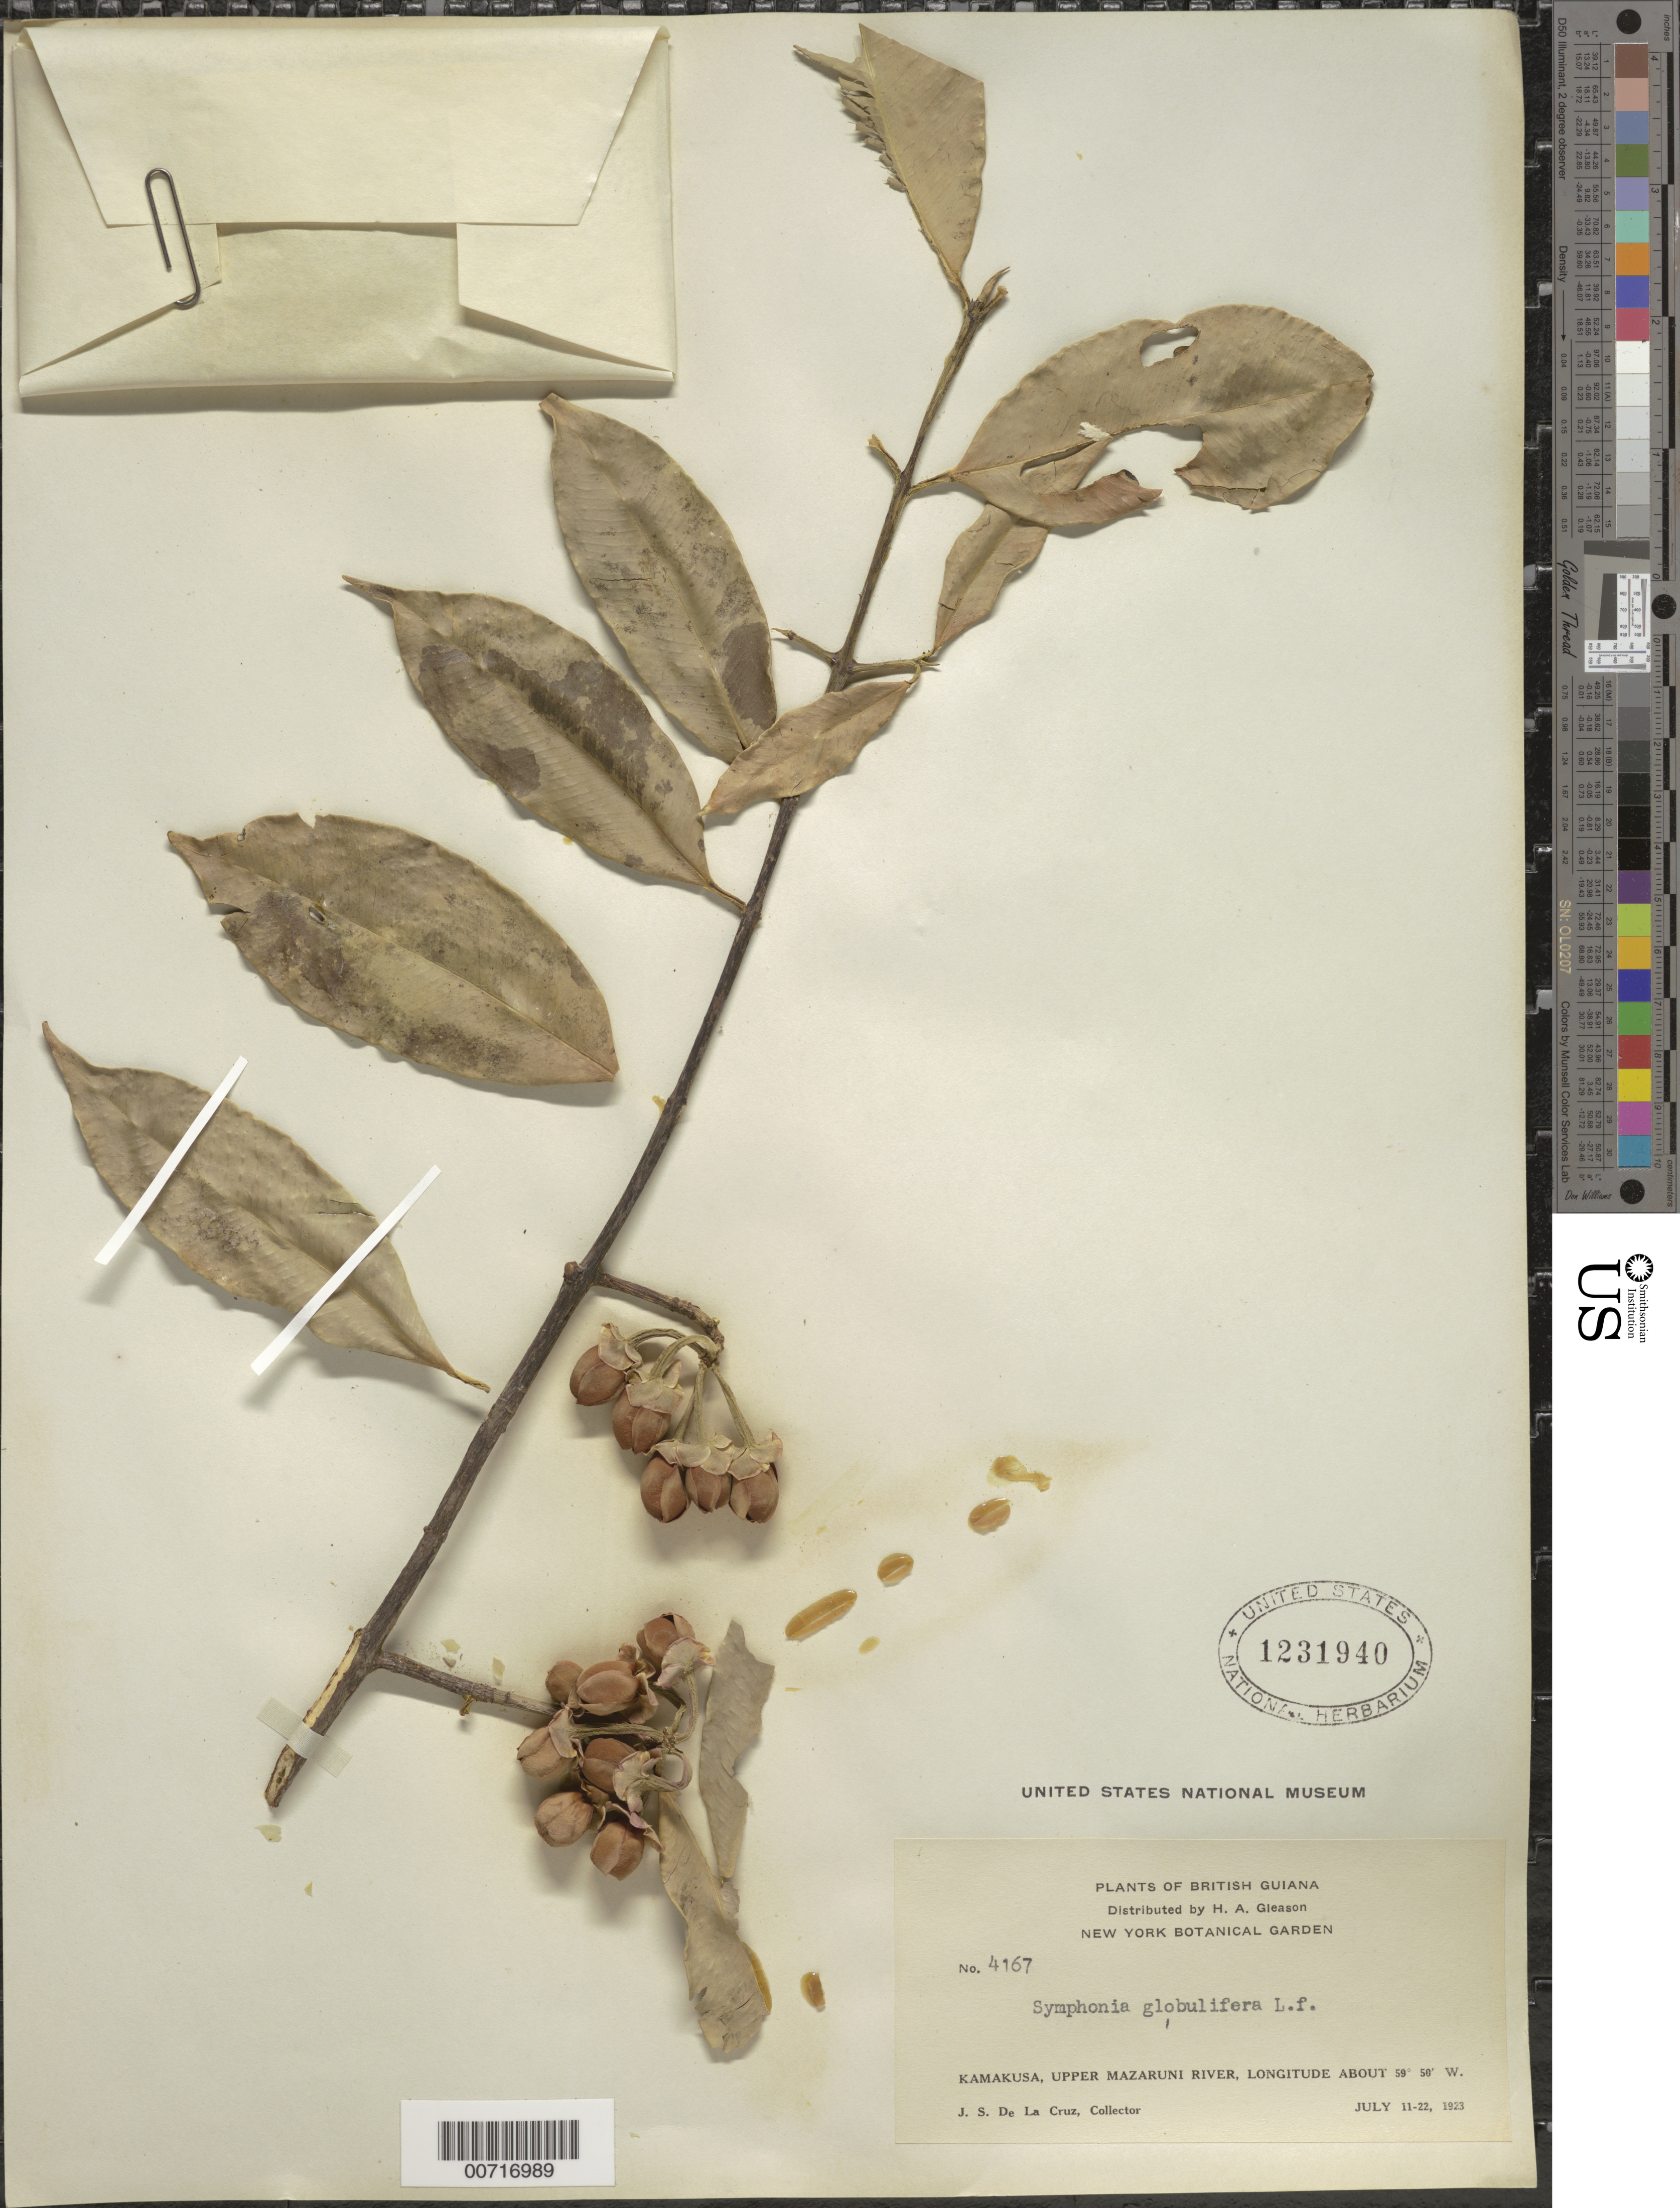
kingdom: Plantae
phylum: Tracheophyta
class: Magnoliopsida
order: Malpighiales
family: Clusiaceae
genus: Symphonia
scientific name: Symphonia globulifera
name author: L. f.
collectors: J. S. de la Cruz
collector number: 4167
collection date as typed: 11-Jul-23 to 22-Jul-23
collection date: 1923-07-11/1923-07-22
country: Guyana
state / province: Cuyuni-Mazaruni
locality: Kamakusa, Upper Mazaruni R.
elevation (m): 100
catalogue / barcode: US 1231940